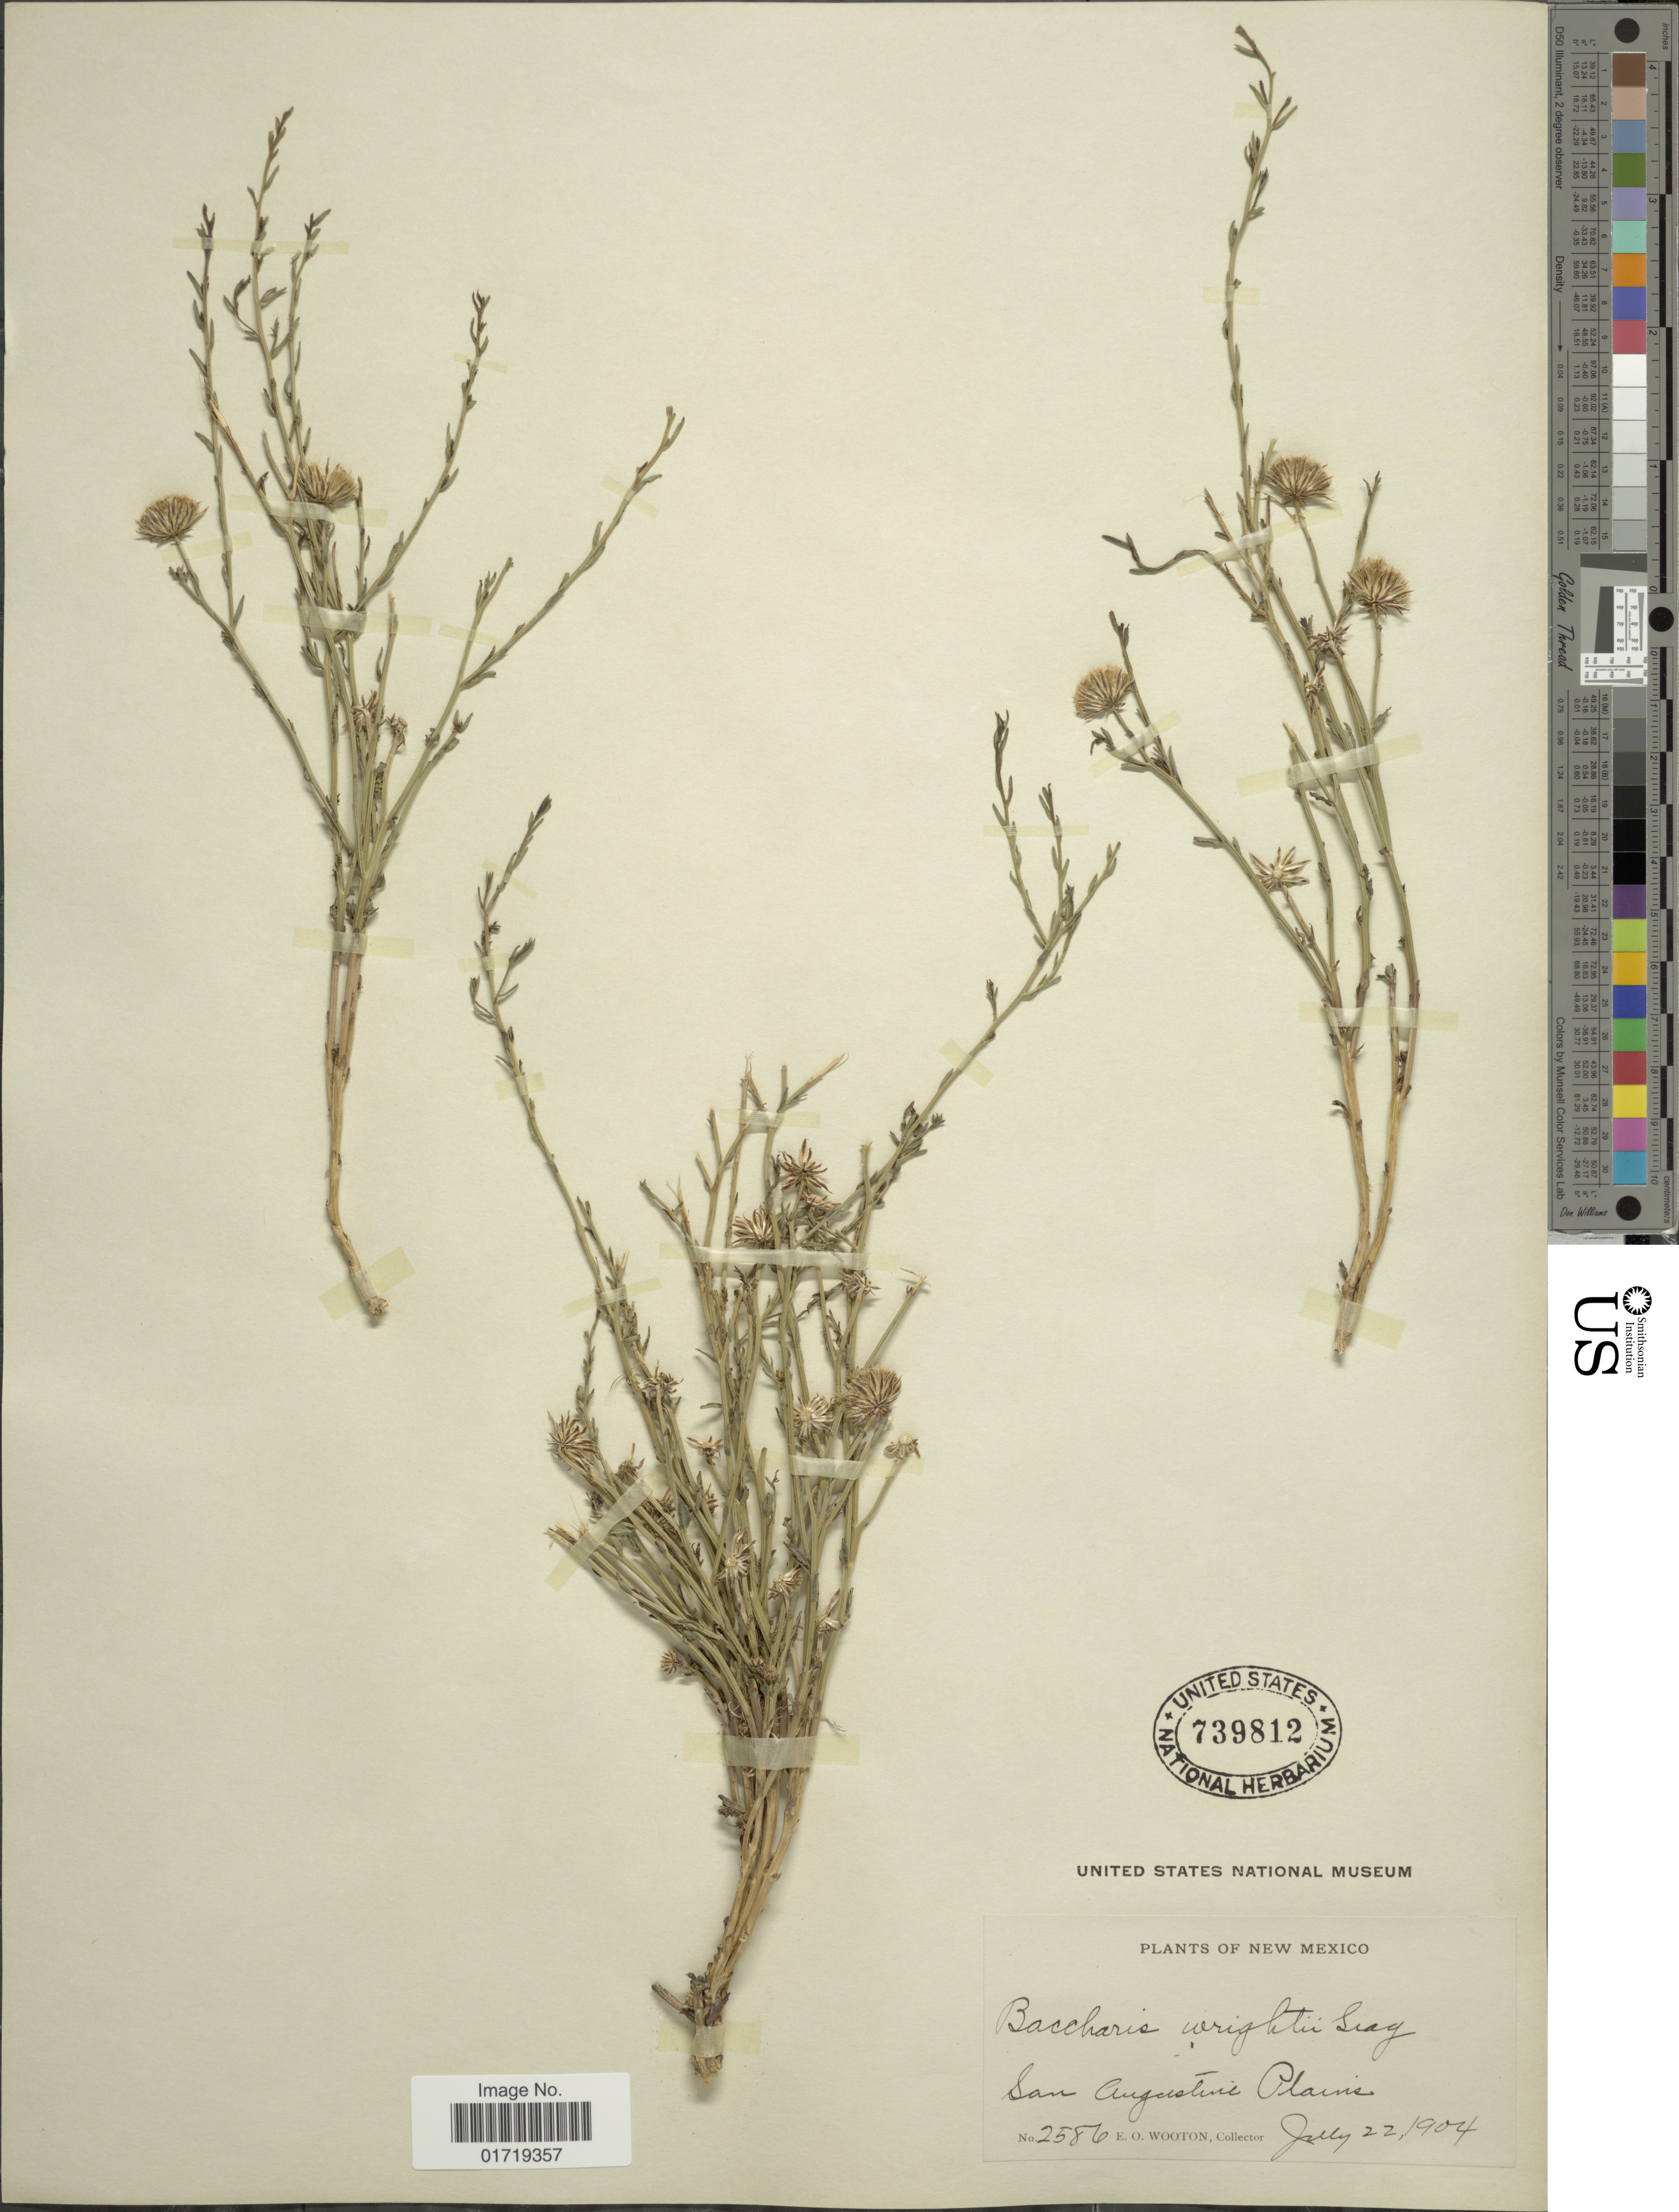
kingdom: Plantae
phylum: Tracheophyta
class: Magnoliopsida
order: Asterales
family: Asteraceae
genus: Baccharis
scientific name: Baccharis wrightii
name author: A. Gray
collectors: E. O. Wooton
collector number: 2586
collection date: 1904-07-22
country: United States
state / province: New Mexico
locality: San Augustine Plains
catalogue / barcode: US 739812